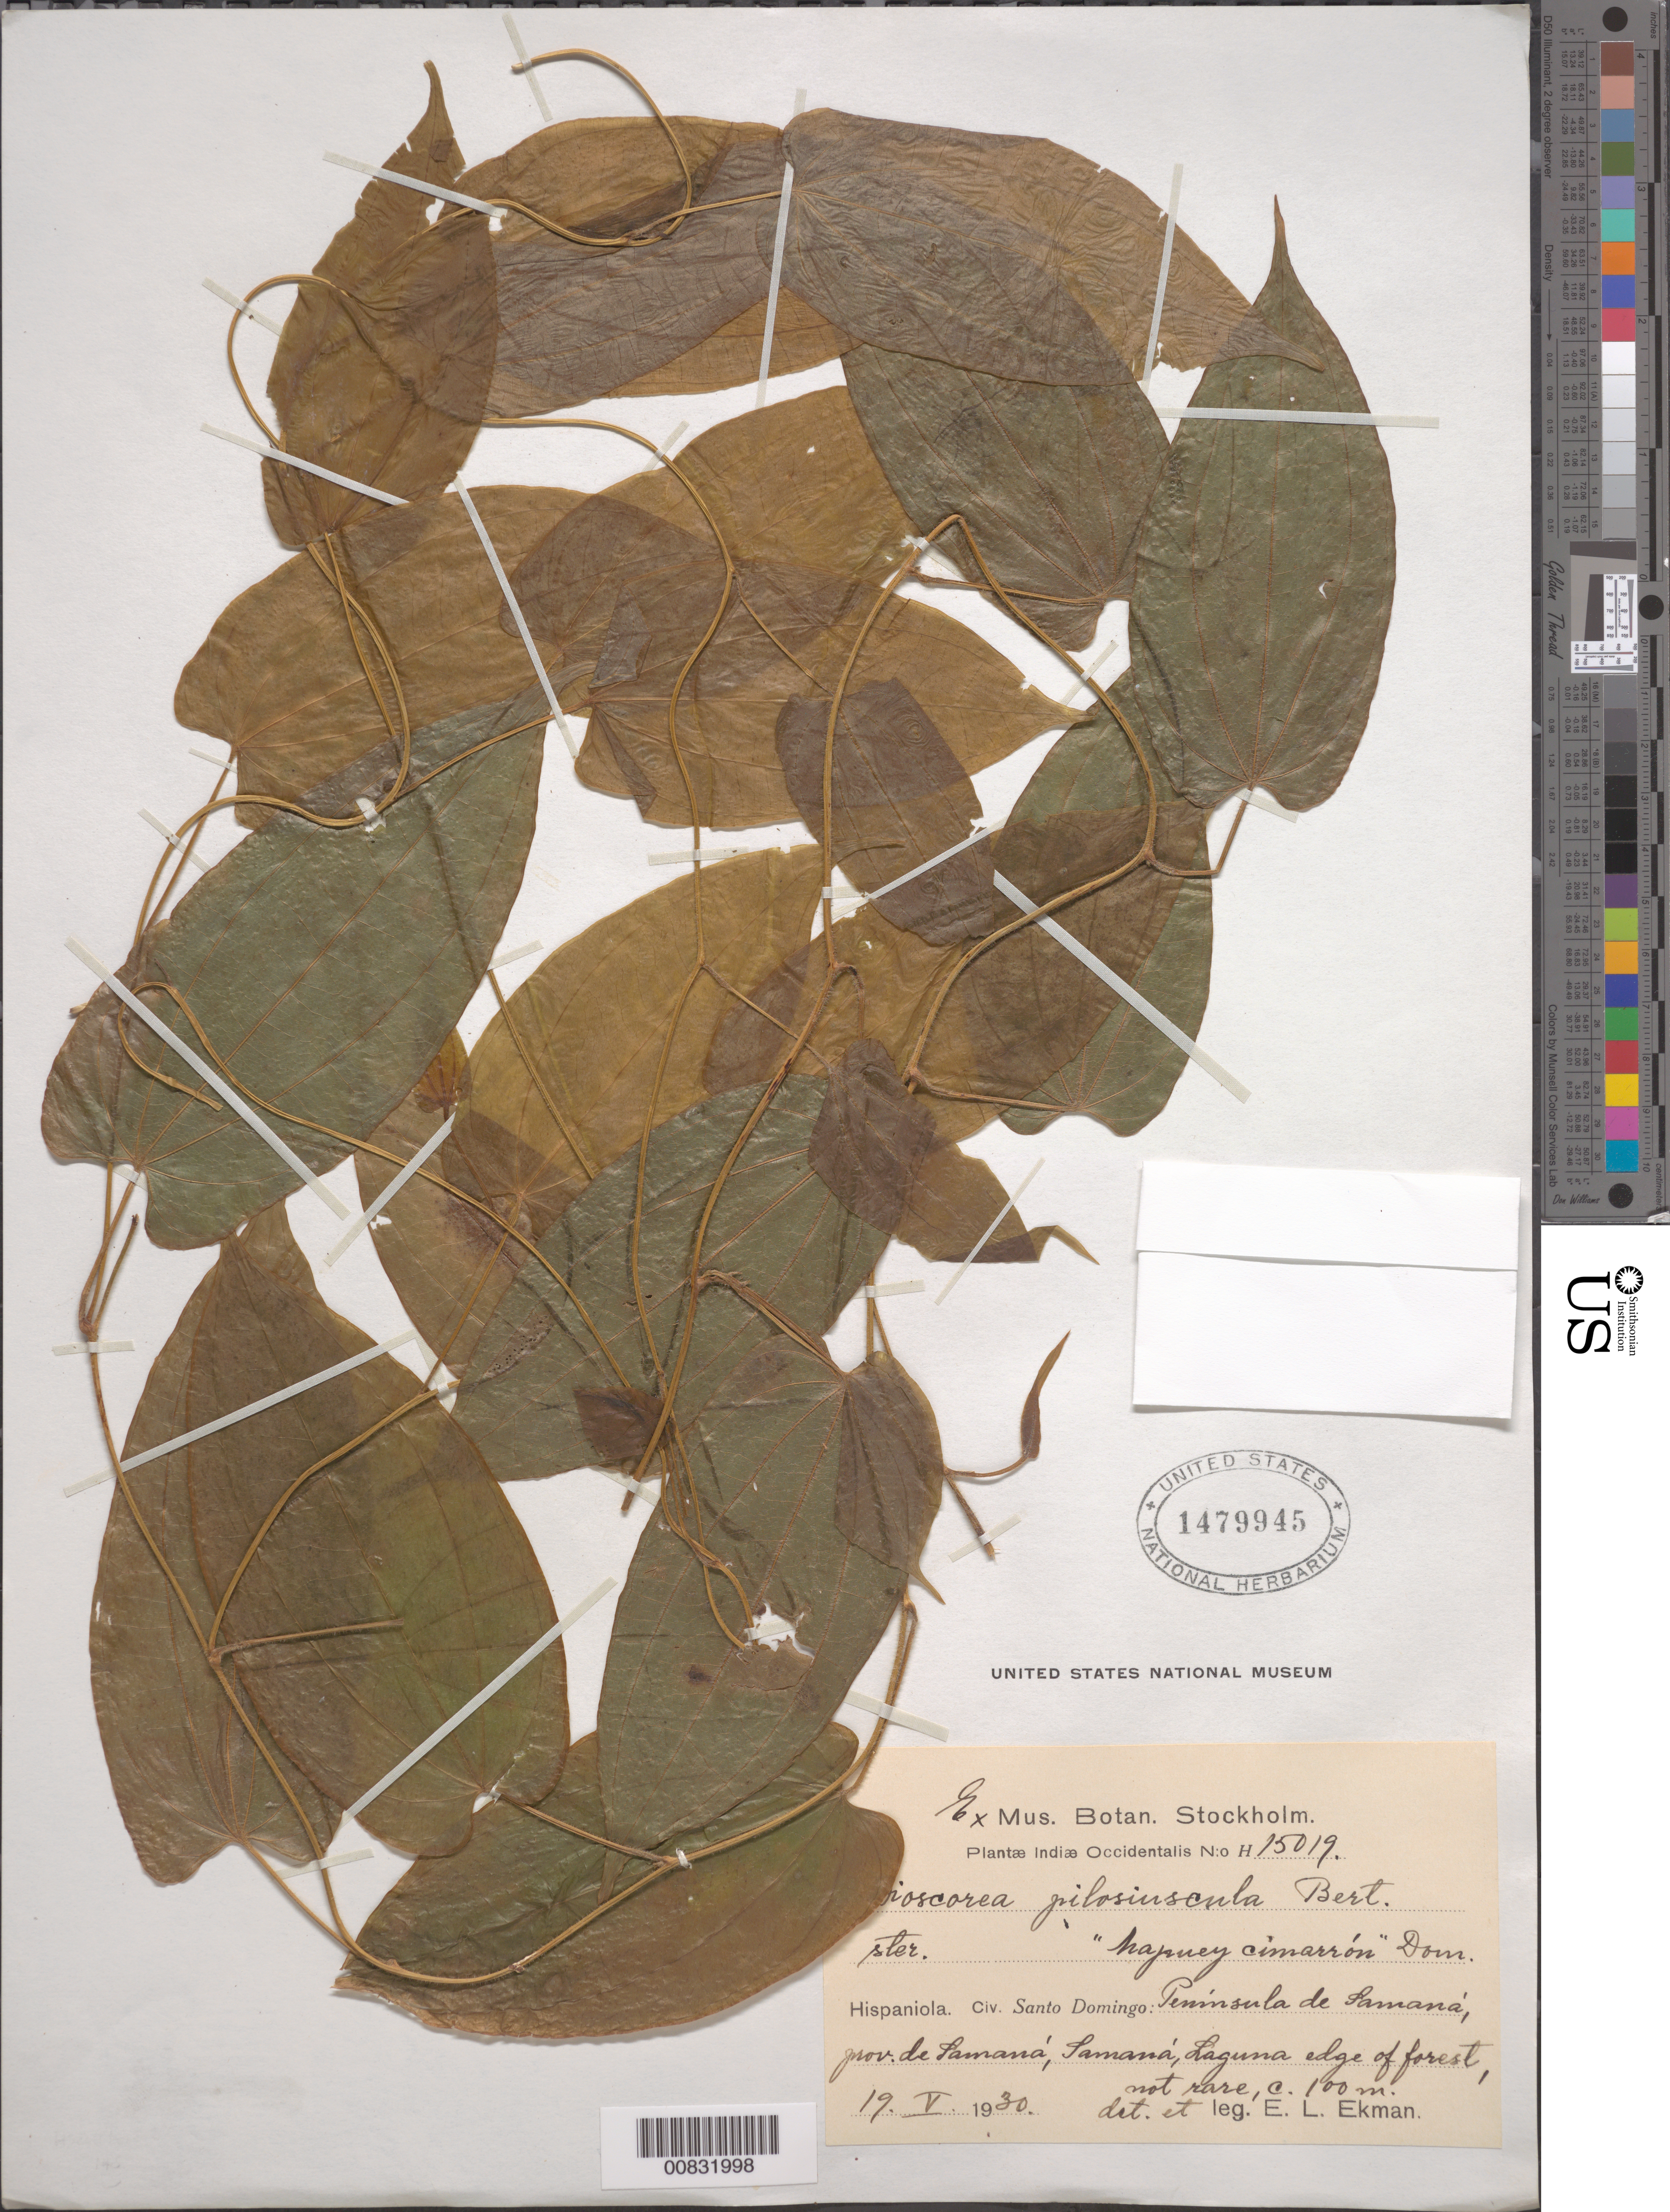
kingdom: Plantae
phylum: Tracheophyta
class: Liliopsida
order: Dioscoreales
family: Dioscoreaceae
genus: Dioscorea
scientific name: Dioscorea pilosiuscula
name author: Bertero ex Spreng.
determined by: Ekman, E. L.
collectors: E. L. Ekman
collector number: H 15019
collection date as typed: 19 May 1930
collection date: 1930-05-19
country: Dominican Republic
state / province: Samana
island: Hispaniola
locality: Península de Samaná, Samaná, Laguna edge of forest.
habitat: Edge of forest.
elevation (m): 100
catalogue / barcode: US 1479945